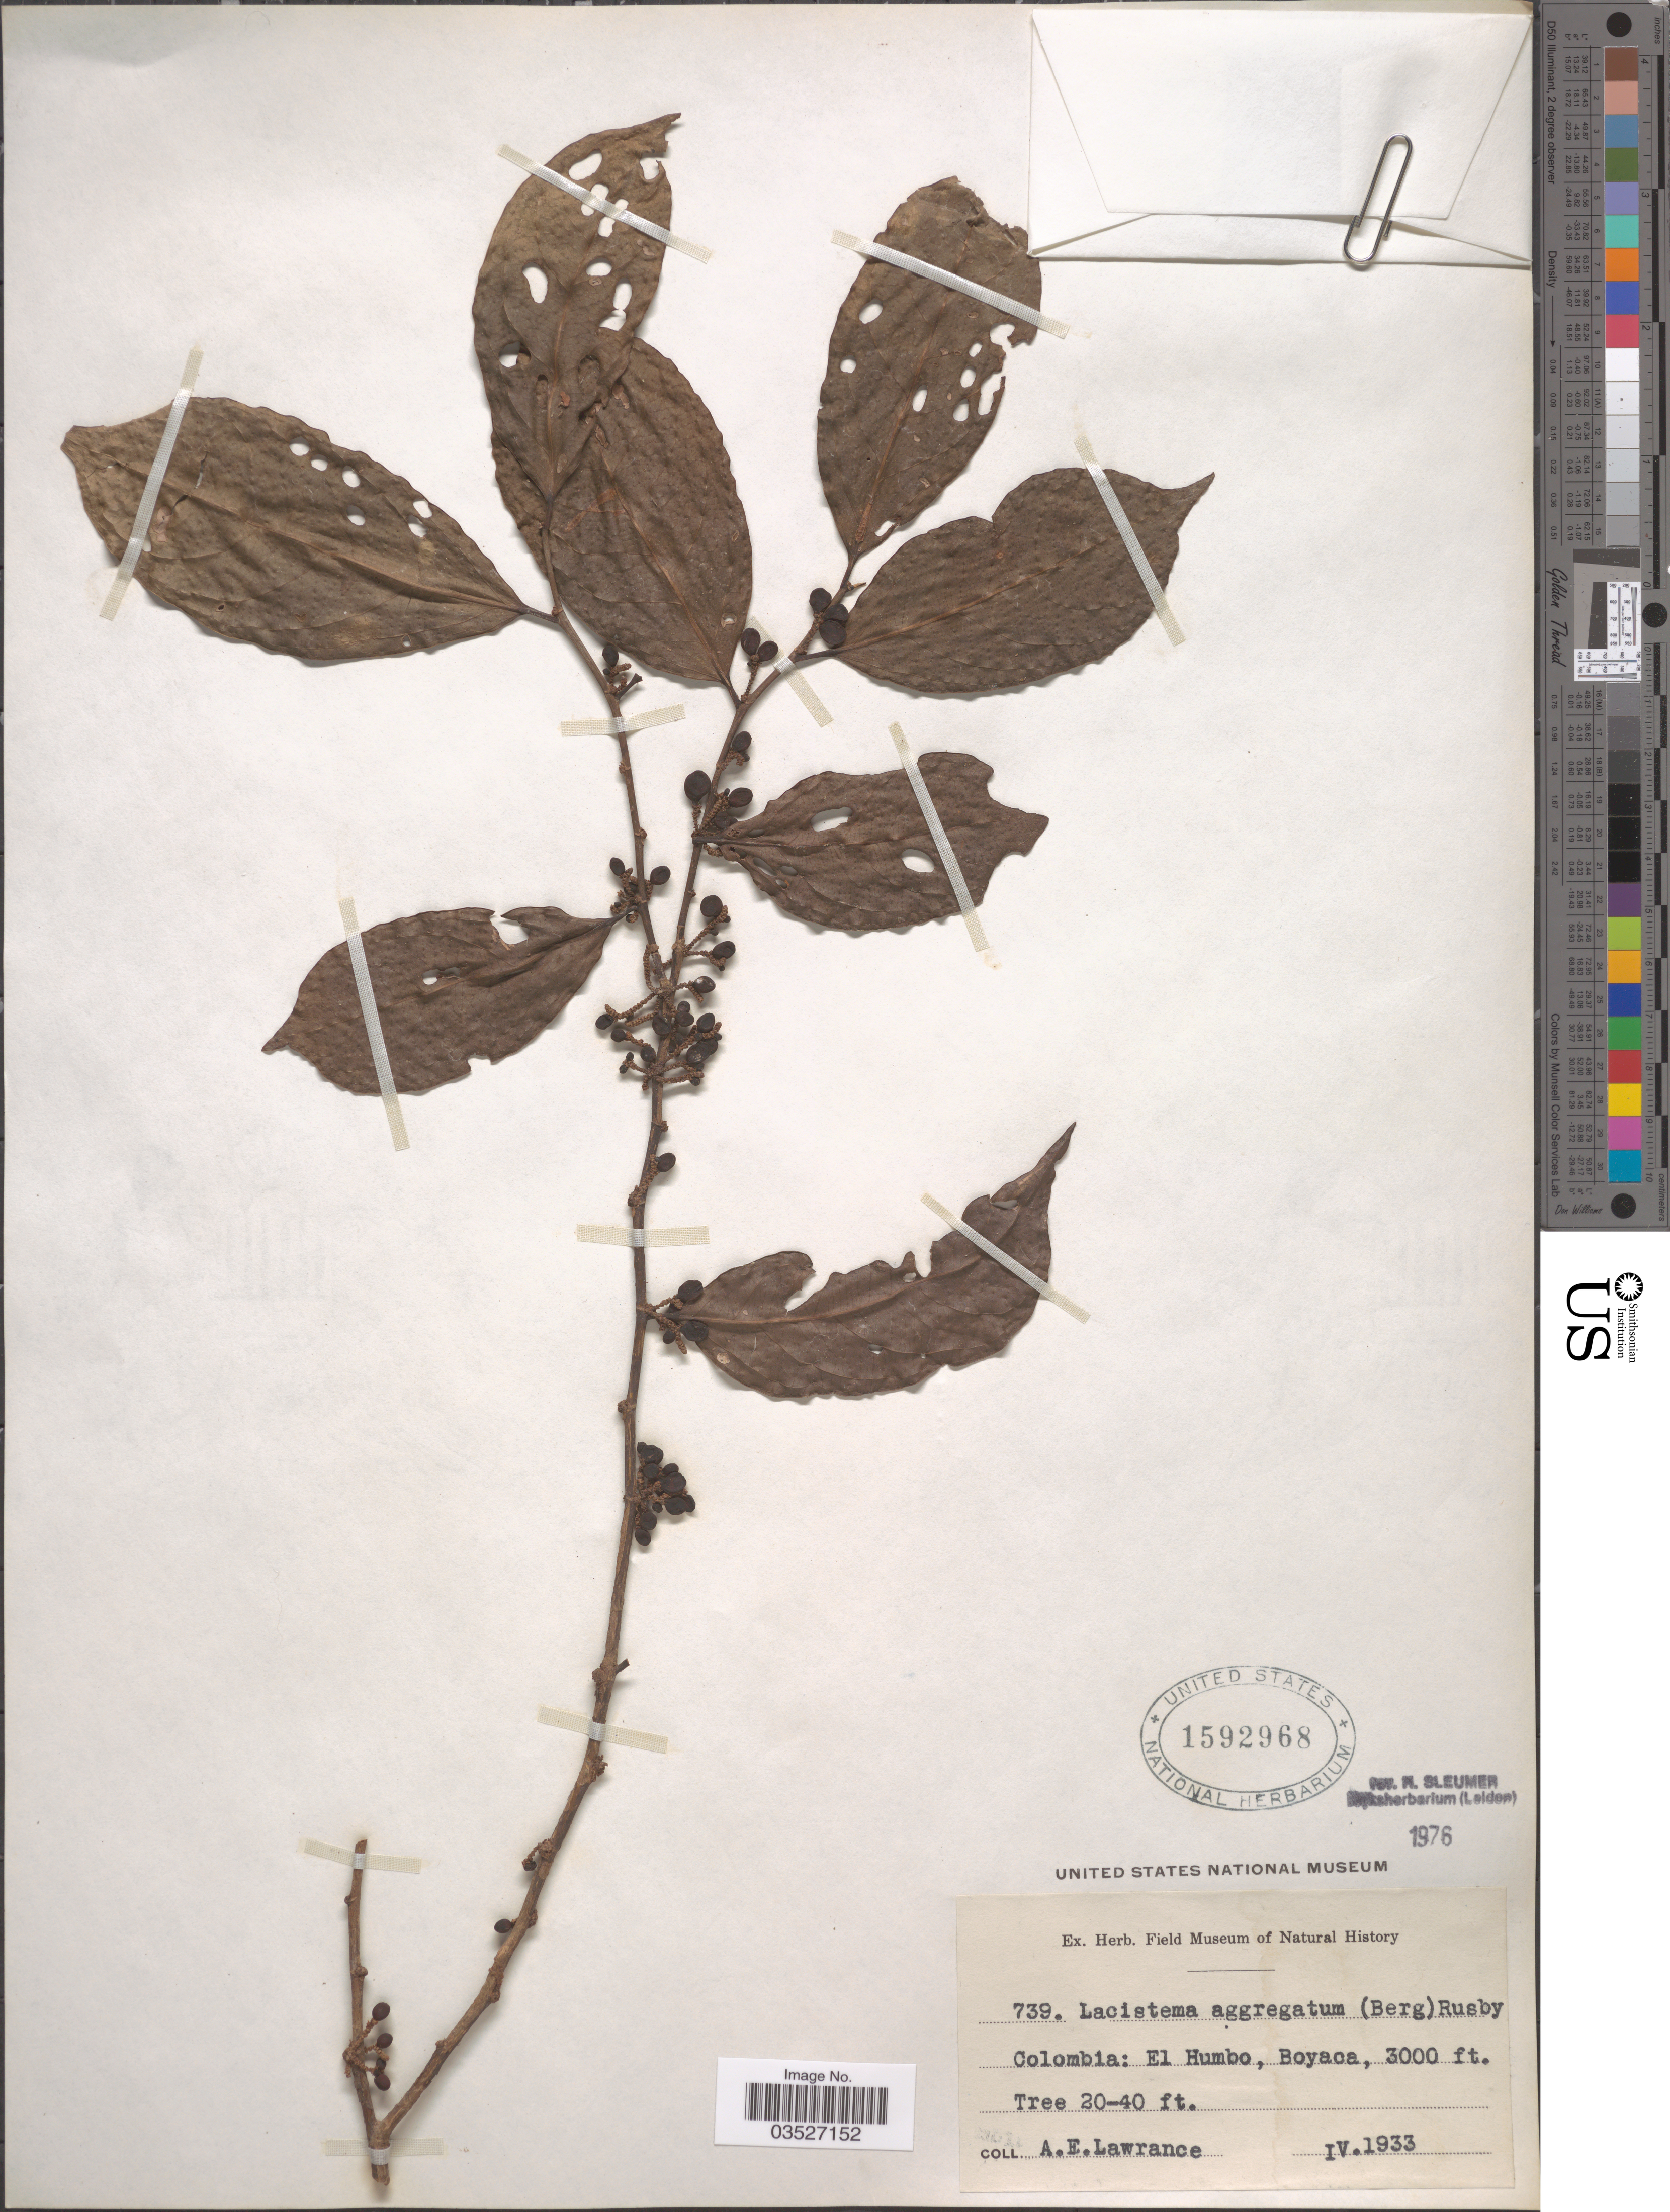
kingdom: Plantae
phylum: Tracheophyta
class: Magnoliopsida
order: Malpighiales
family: Lacistemataceae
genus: Lacistema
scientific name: Lacistema aggregatum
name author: (P.J. Bergius) Rusby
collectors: A. Lawrence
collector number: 739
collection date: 1933-04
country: Colombia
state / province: Boyacá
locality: El Humbo.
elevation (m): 914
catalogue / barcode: US 1592968